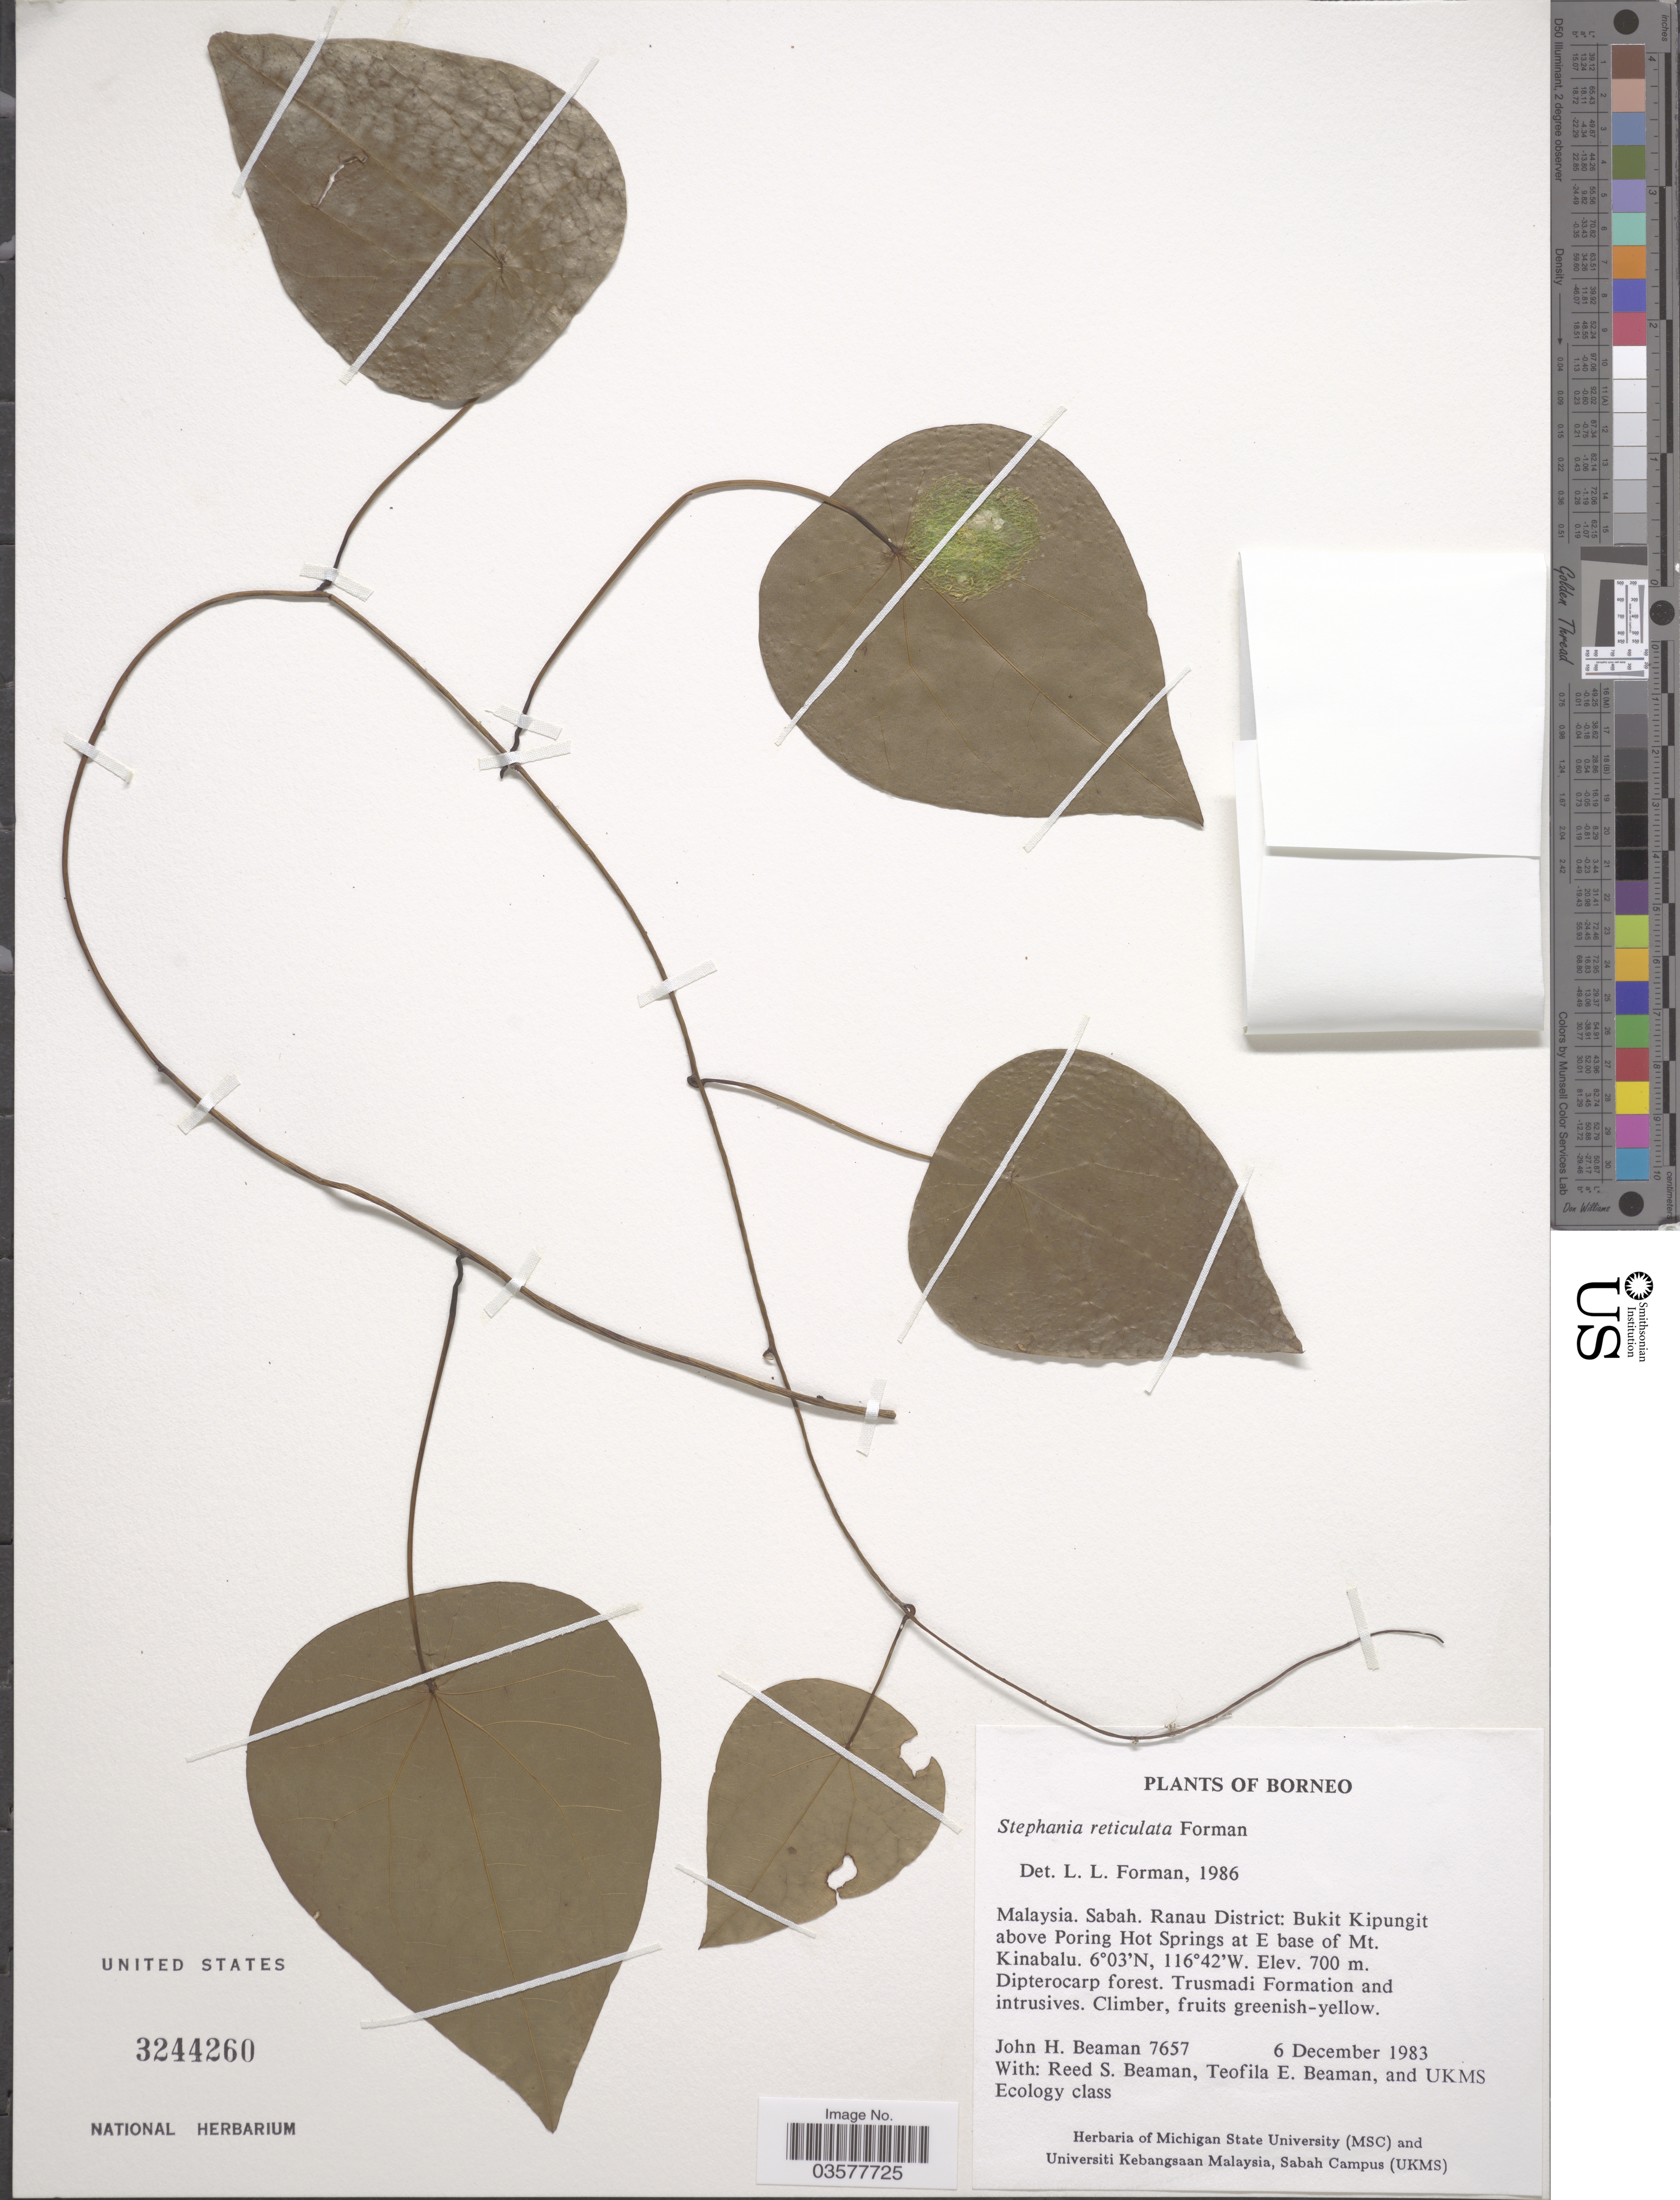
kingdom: Plantae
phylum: Tracheophyta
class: Magnoliopsida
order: Ranunculales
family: Menispermaceae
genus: Stephania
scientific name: Stephania reticulata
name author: Forman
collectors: J. H. Beaman, R. S. Beaman, T. E. Beaman & UKMS Ecology Class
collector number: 7657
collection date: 1983-12-06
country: Malaysia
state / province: Sabah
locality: Borneo. Ranau District: Bukit Kipungit above Poring Hot Springs at E base of Mt. Kinabalu.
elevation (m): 700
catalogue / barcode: US 3244260